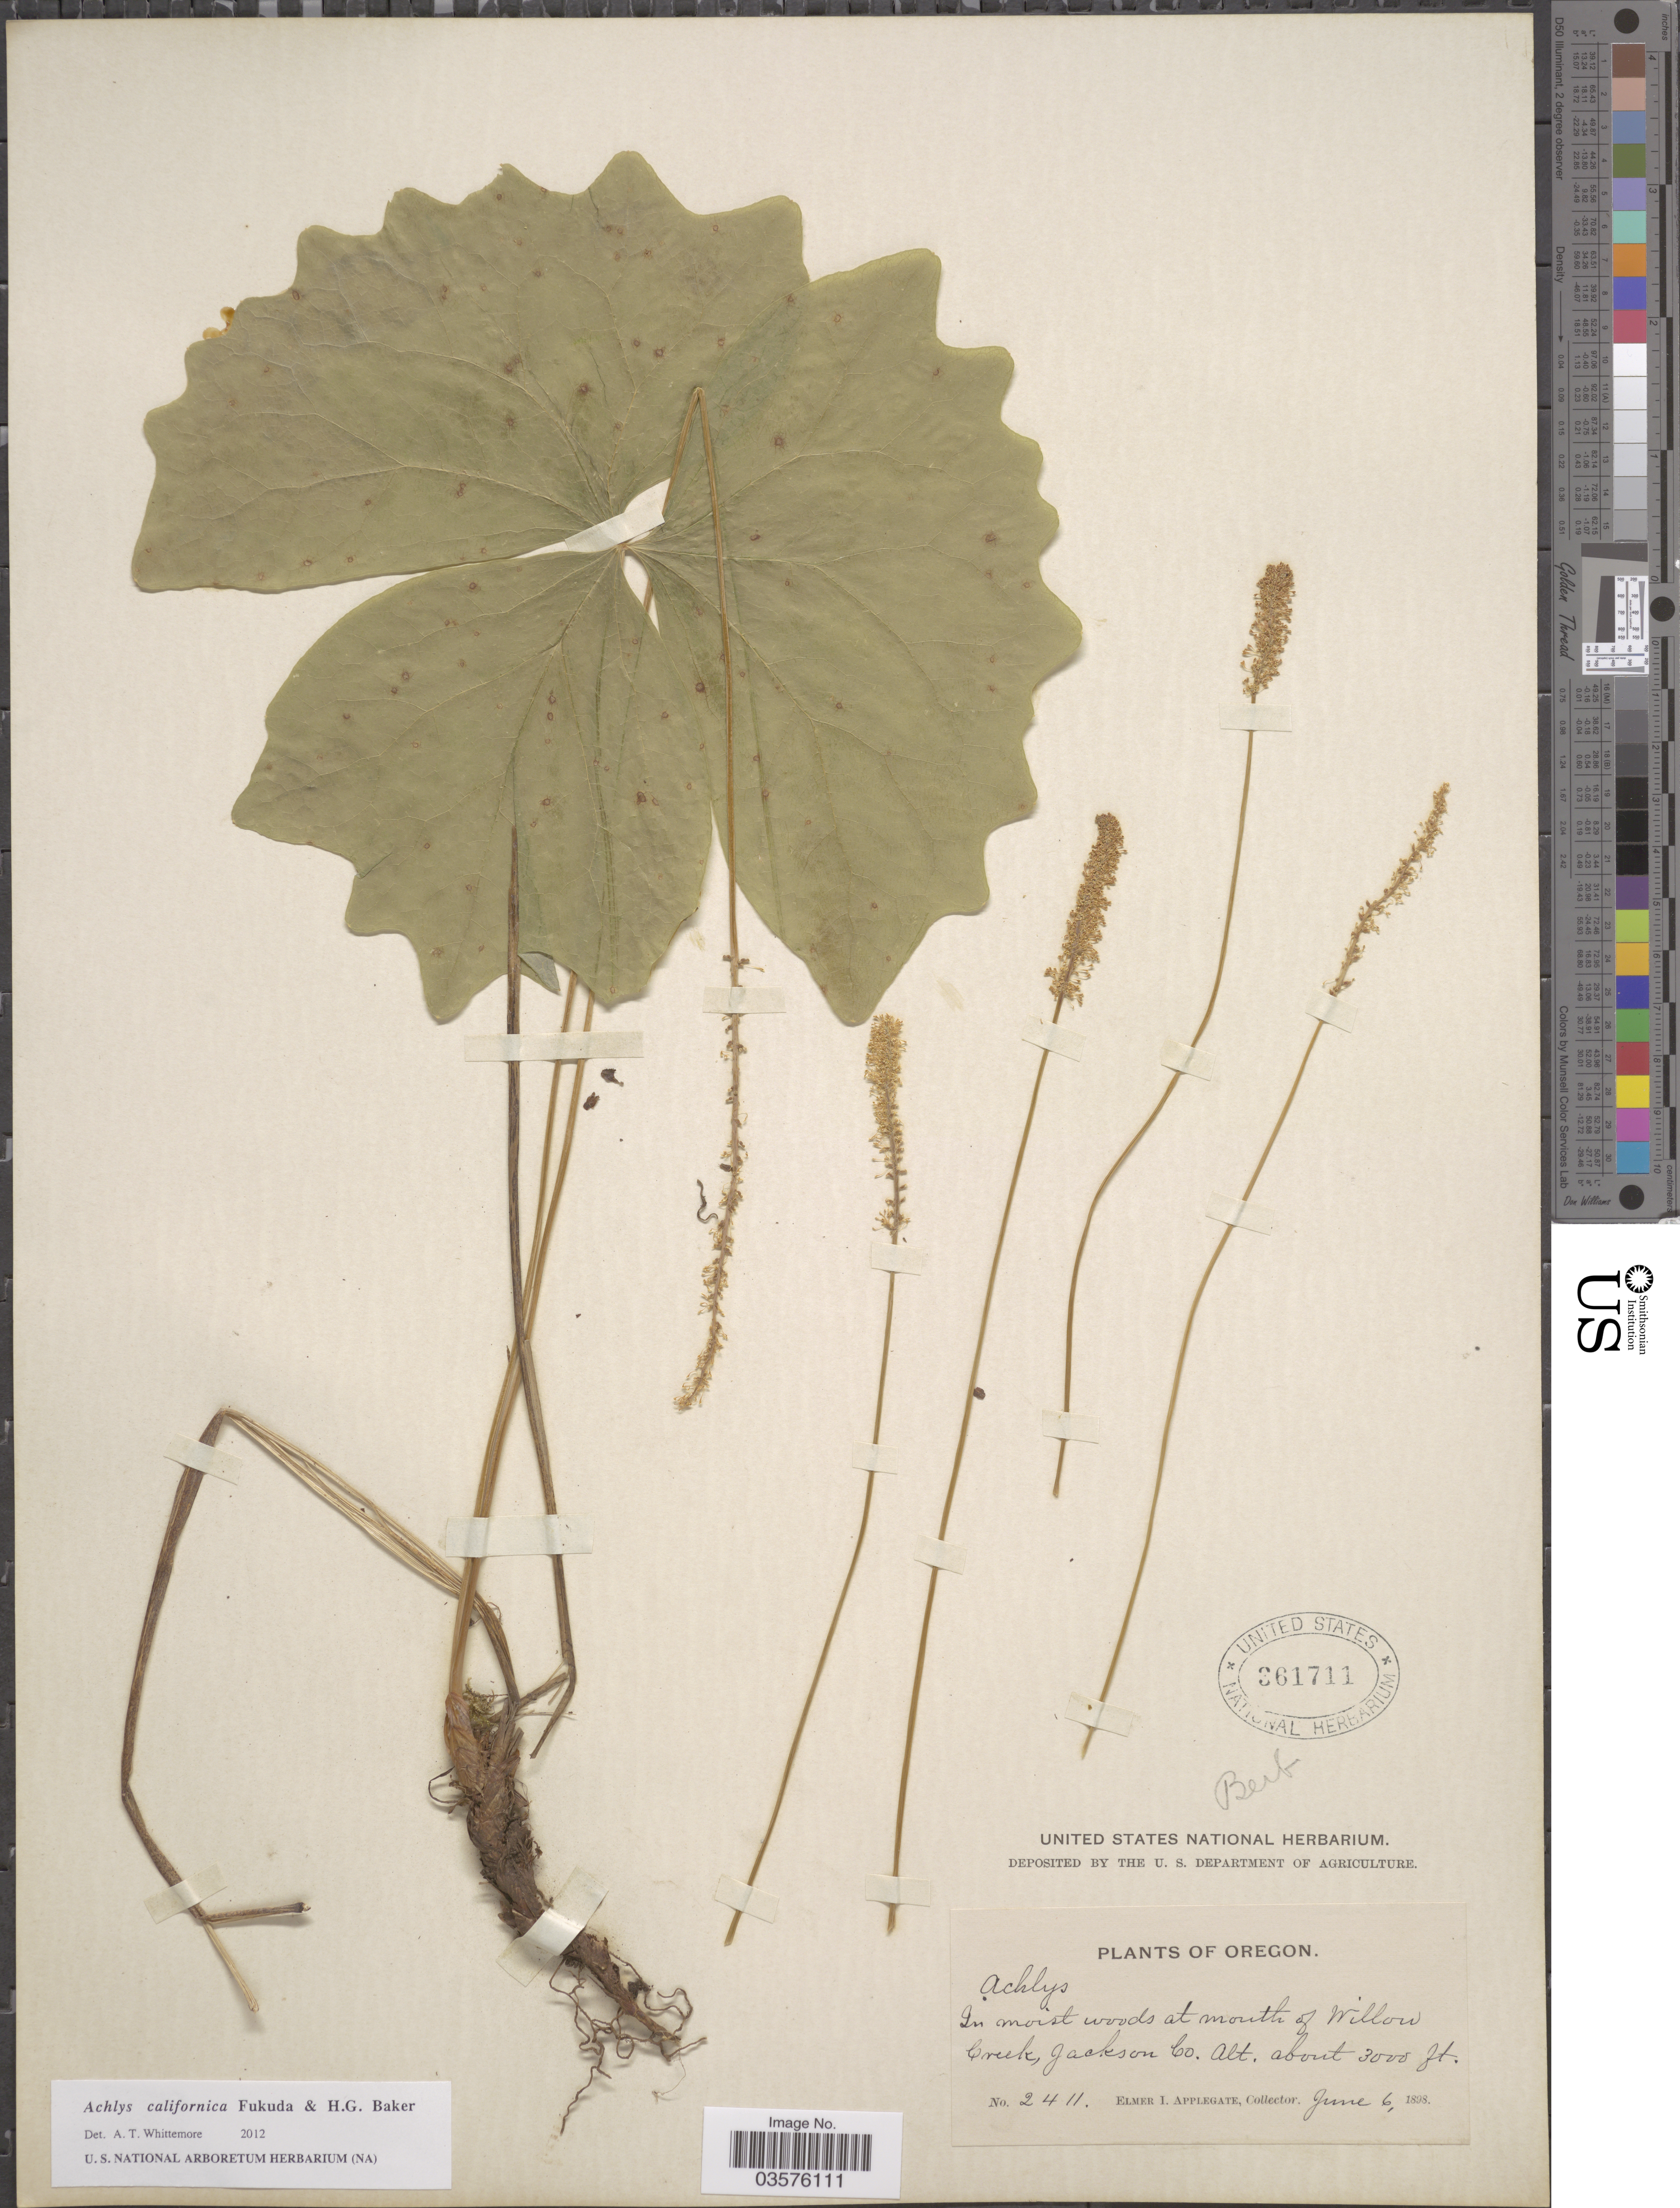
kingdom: Plantae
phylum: Tracheophyta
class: Magnoliopsida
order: Ranunculales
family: Berberidaceae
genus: Achlys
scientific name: Achlys californica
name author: Fukuda & H.G. Baker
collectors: E. I. Applegate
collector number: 2411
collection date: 1898-06-06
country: United States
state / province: Oregon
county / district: Jackson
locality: Mouth of Willow Creek, Jackson Co.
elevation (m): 914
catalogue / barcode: US 361711